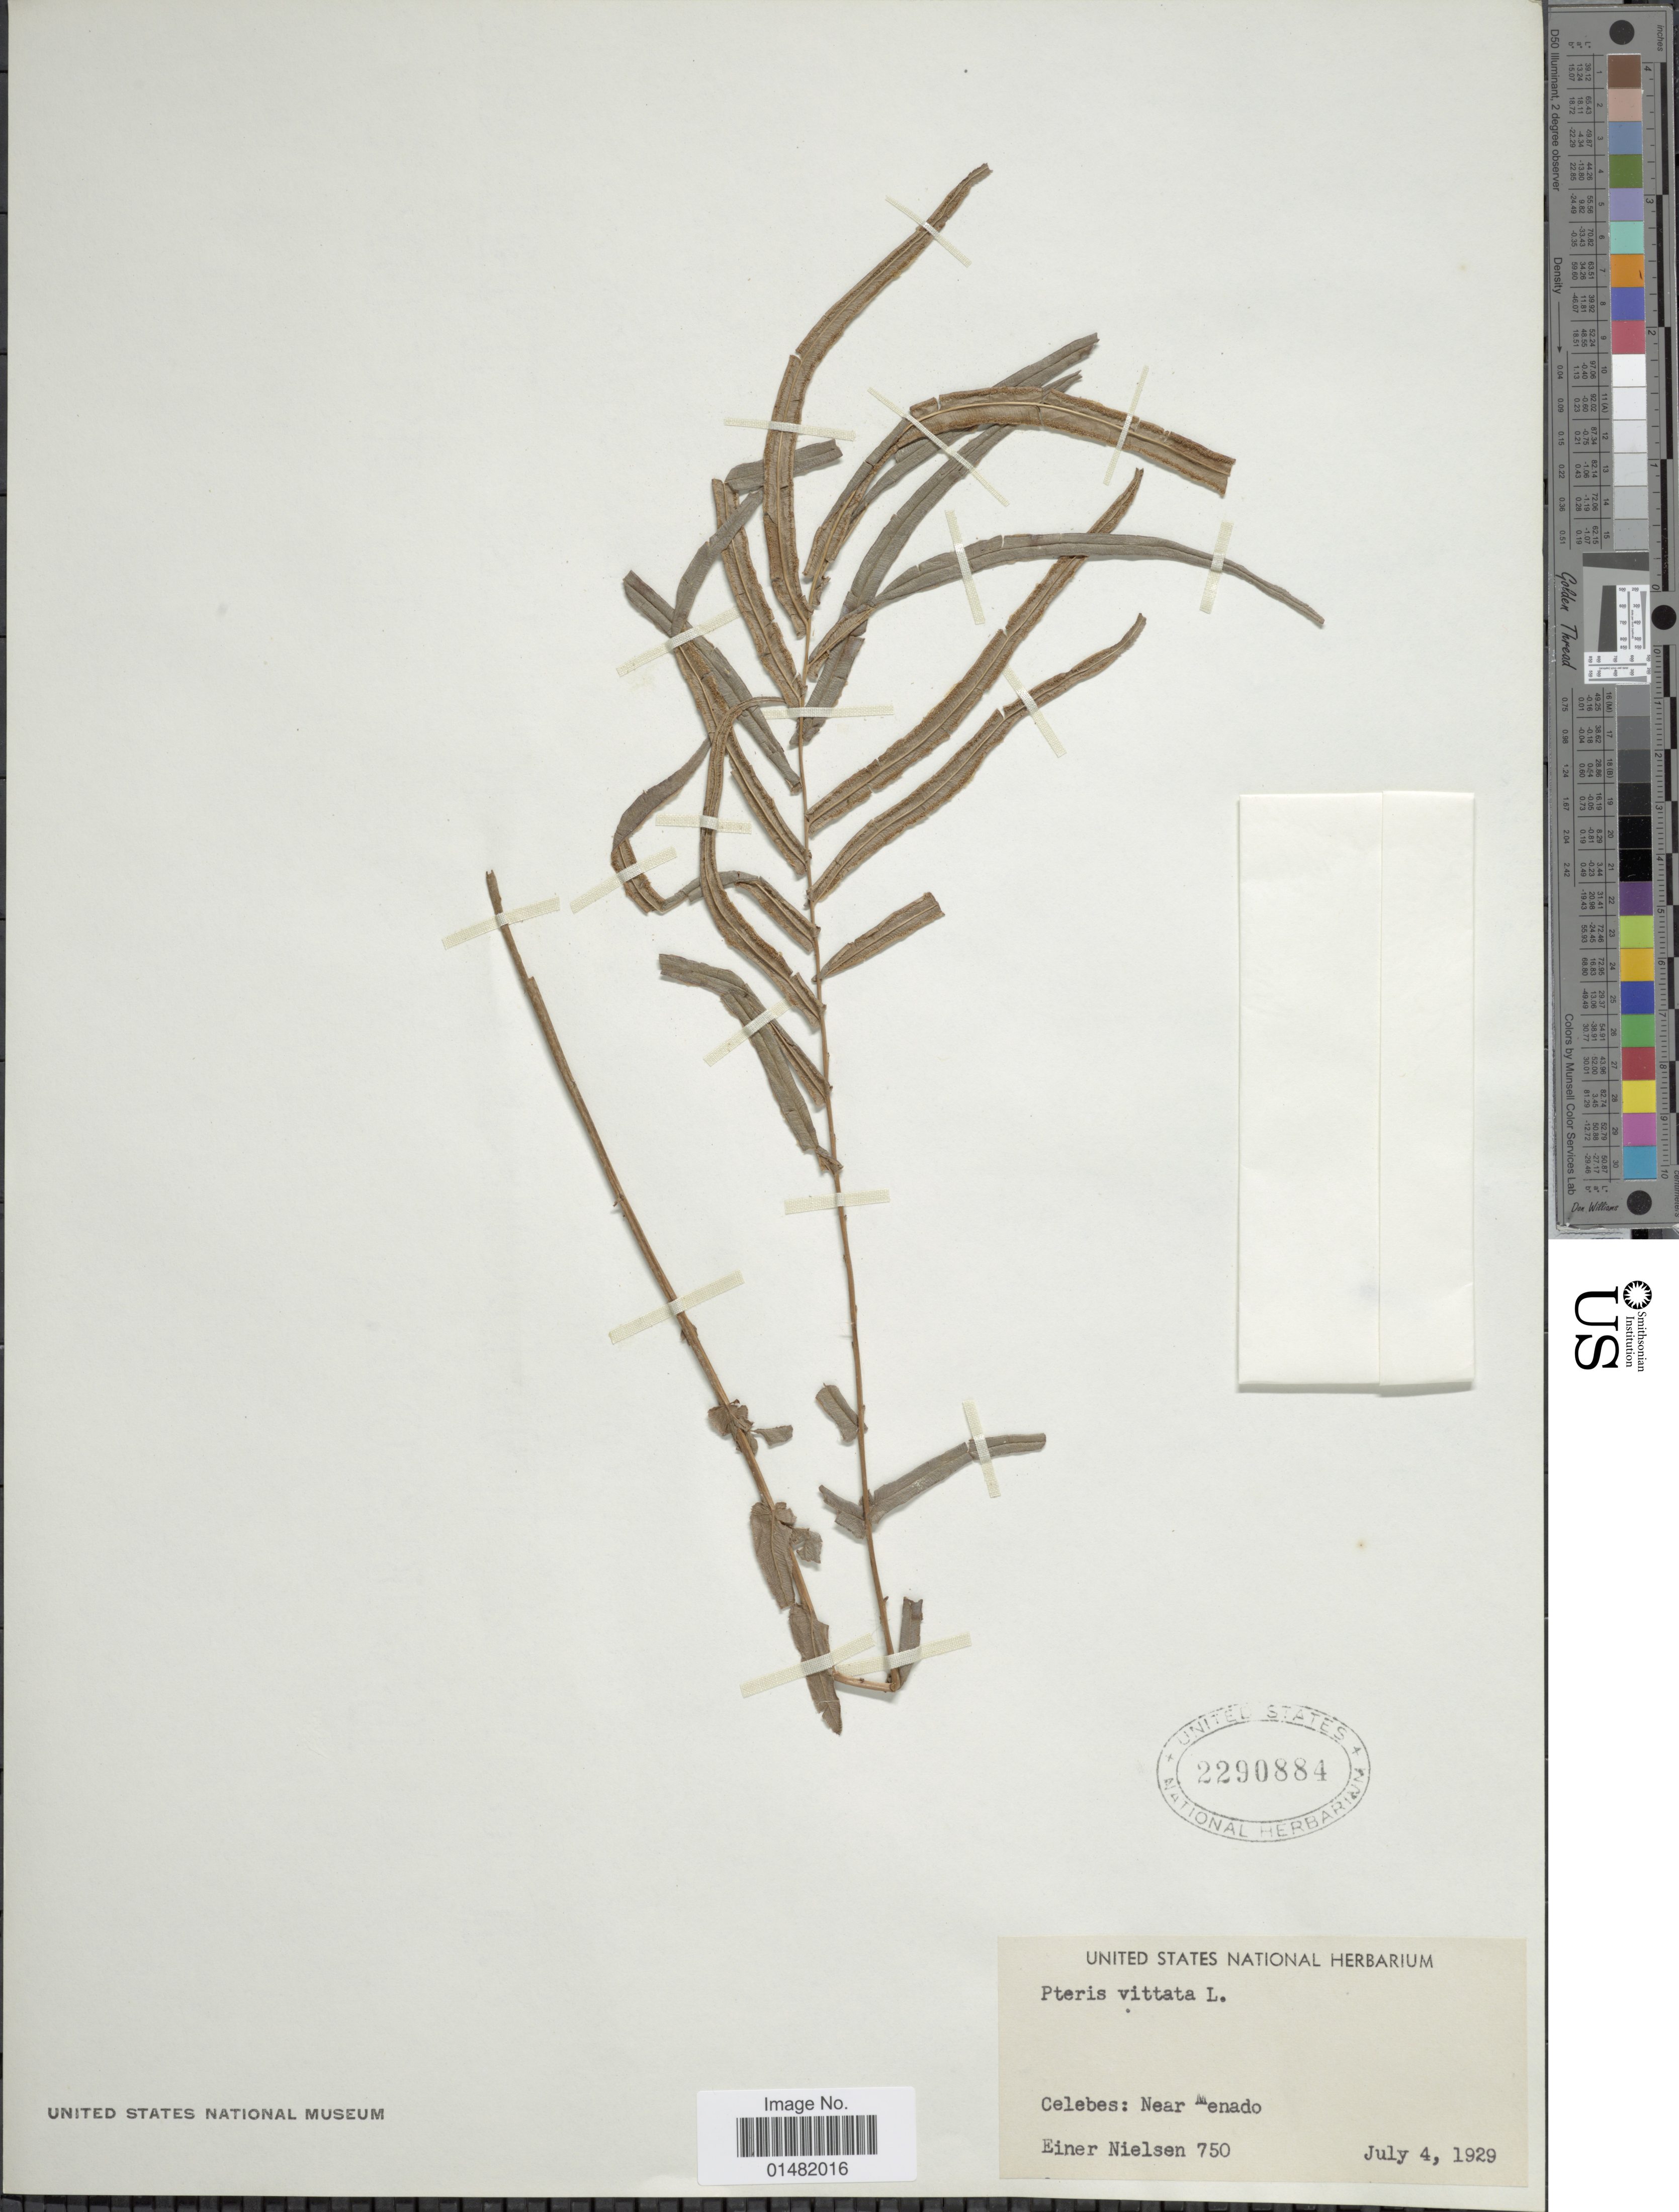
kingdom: Plantae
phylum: Tracheophyta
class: Polypodiopsida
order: Polypodiales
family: Pteridaceae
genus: Pteris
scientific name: Pteris vittata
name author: L.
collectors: E. Nielsen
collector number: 750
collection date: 1929-07-04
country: Indonesia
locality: Celebes: Near Menado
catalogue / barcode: US 2290884